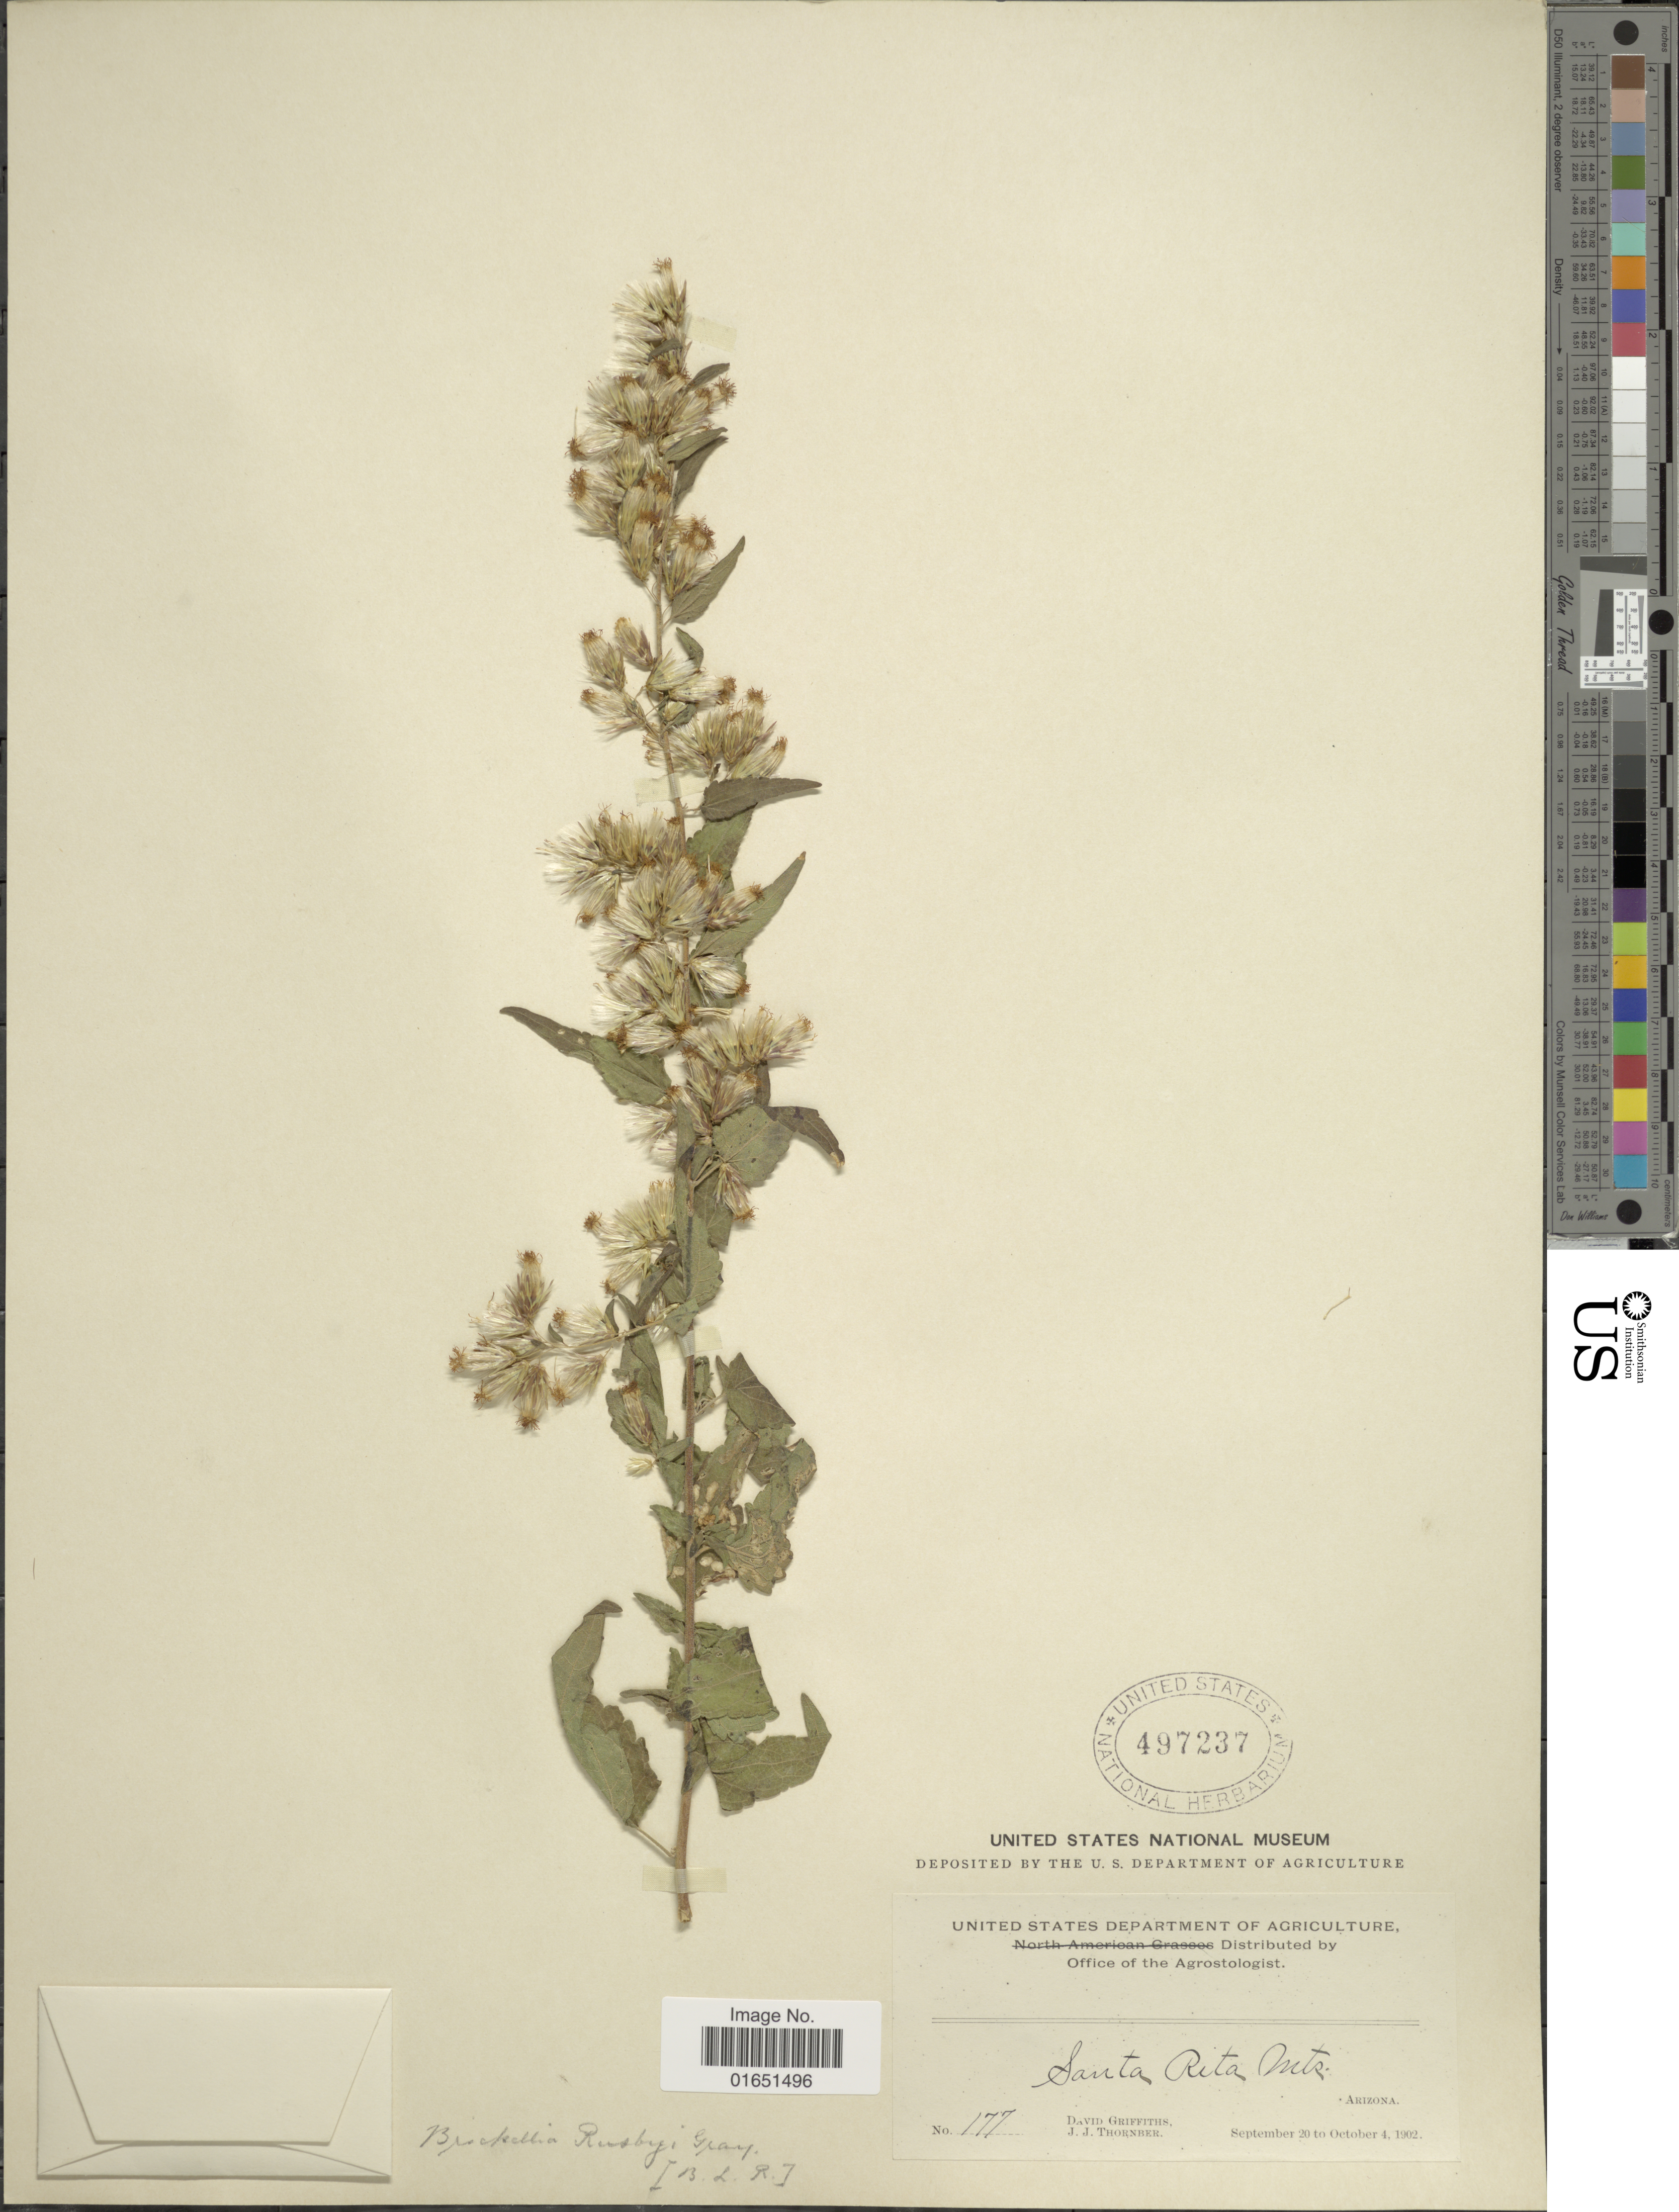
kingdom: Plantae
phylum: Tracheophyta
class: Magnoliopsida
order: Asterales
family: Asteraceae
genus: Brickellia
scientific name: Brickellia rusbyi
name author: A. Gray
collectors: D. Griffiths & J. Thornber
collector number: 177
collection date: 1902-09-20/1902-10-04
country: United States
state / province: Arizona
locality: Santa Rita Mts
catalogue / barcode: US 497237